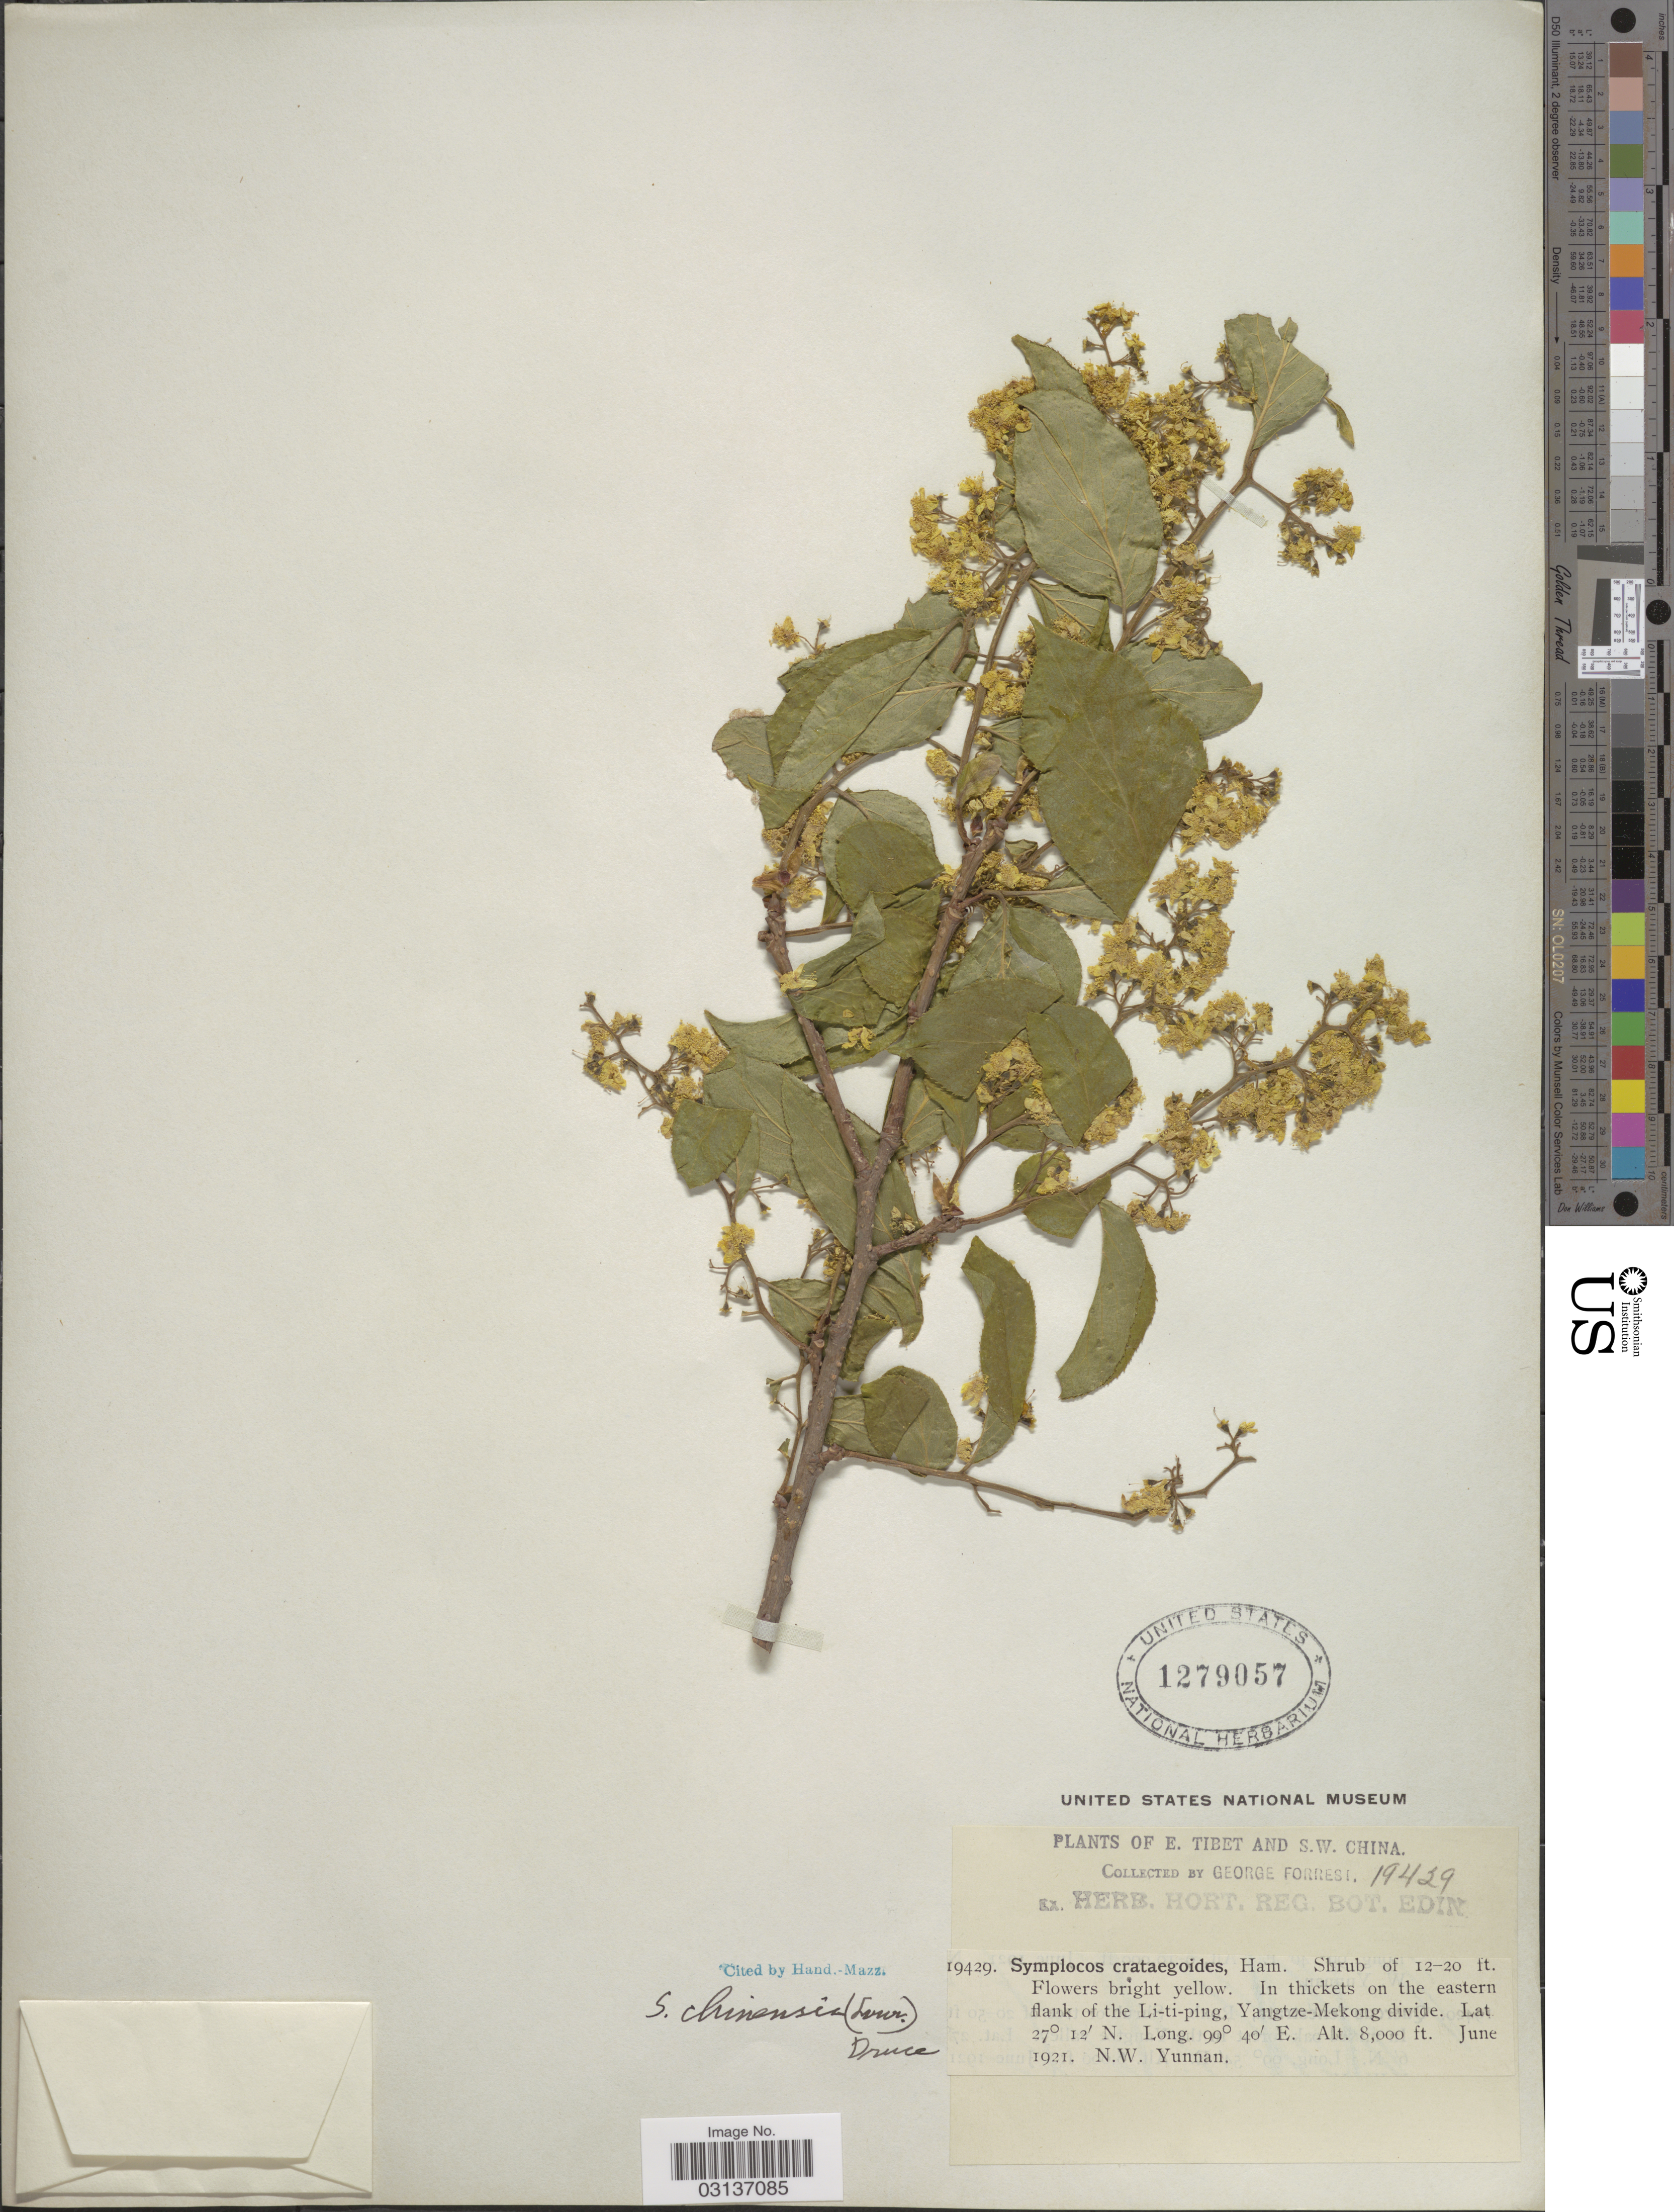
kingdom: Plantae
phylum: Tracheophyta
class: Magnoliopsida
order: Ericales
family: Symplocaceae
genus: Symplocos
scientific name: Symplocos paniculata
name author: Miq.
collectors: G. Forrest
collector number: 19429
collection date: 1921-06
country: China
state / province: Yunnan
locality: S. W. China. Eastern flank of the Li-ti-ping, Yangtze-Mekong divide.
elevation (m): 2438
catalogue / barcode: US 1279057